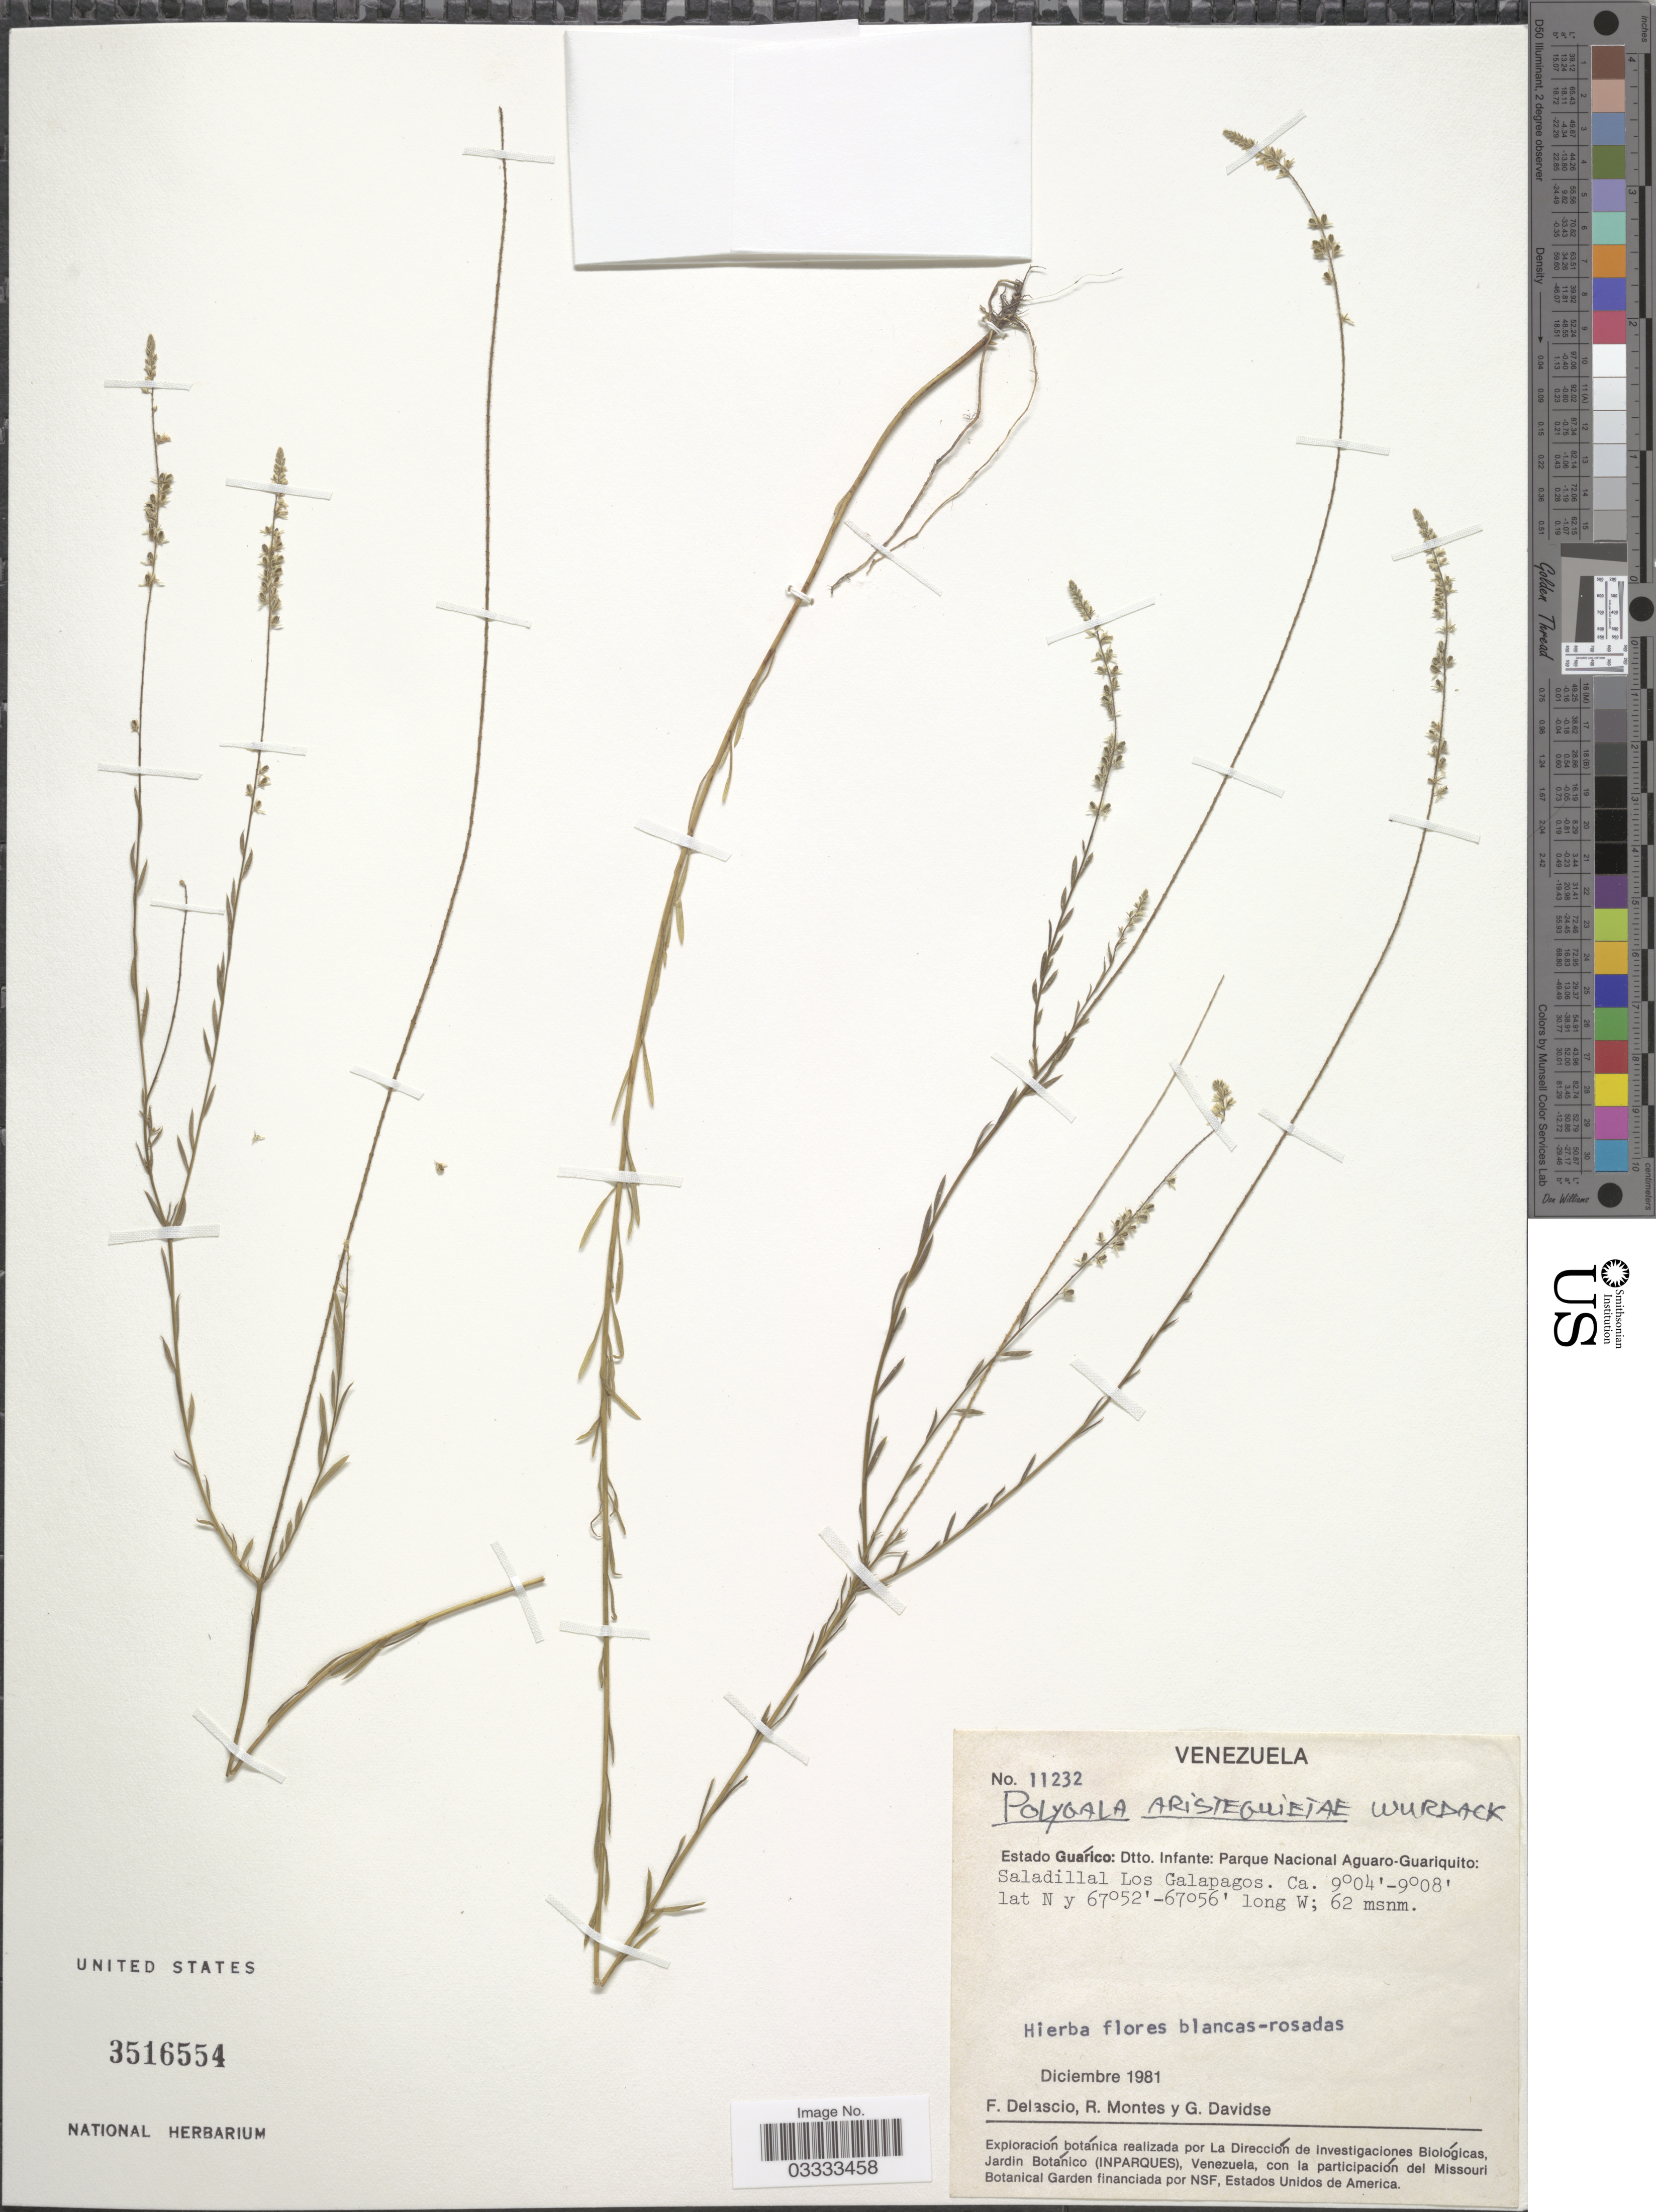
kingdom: Plantae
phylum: Tracheophyta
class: Magnoliopsida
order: Fabales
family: Polygalaceae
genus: Polygala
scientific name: Polygala brevialata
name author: Chodat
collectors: F. Delascio C., R. Montes & G. Davidse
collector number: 11232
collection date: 1981-12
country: Venezuela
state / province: Guárico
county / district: Leonardo Infante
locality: Dtto. Infante: Parque Nacional Aguaro-Guariquito: Saladillal Los Galapagos.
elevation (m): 62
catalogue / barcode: US 3516554